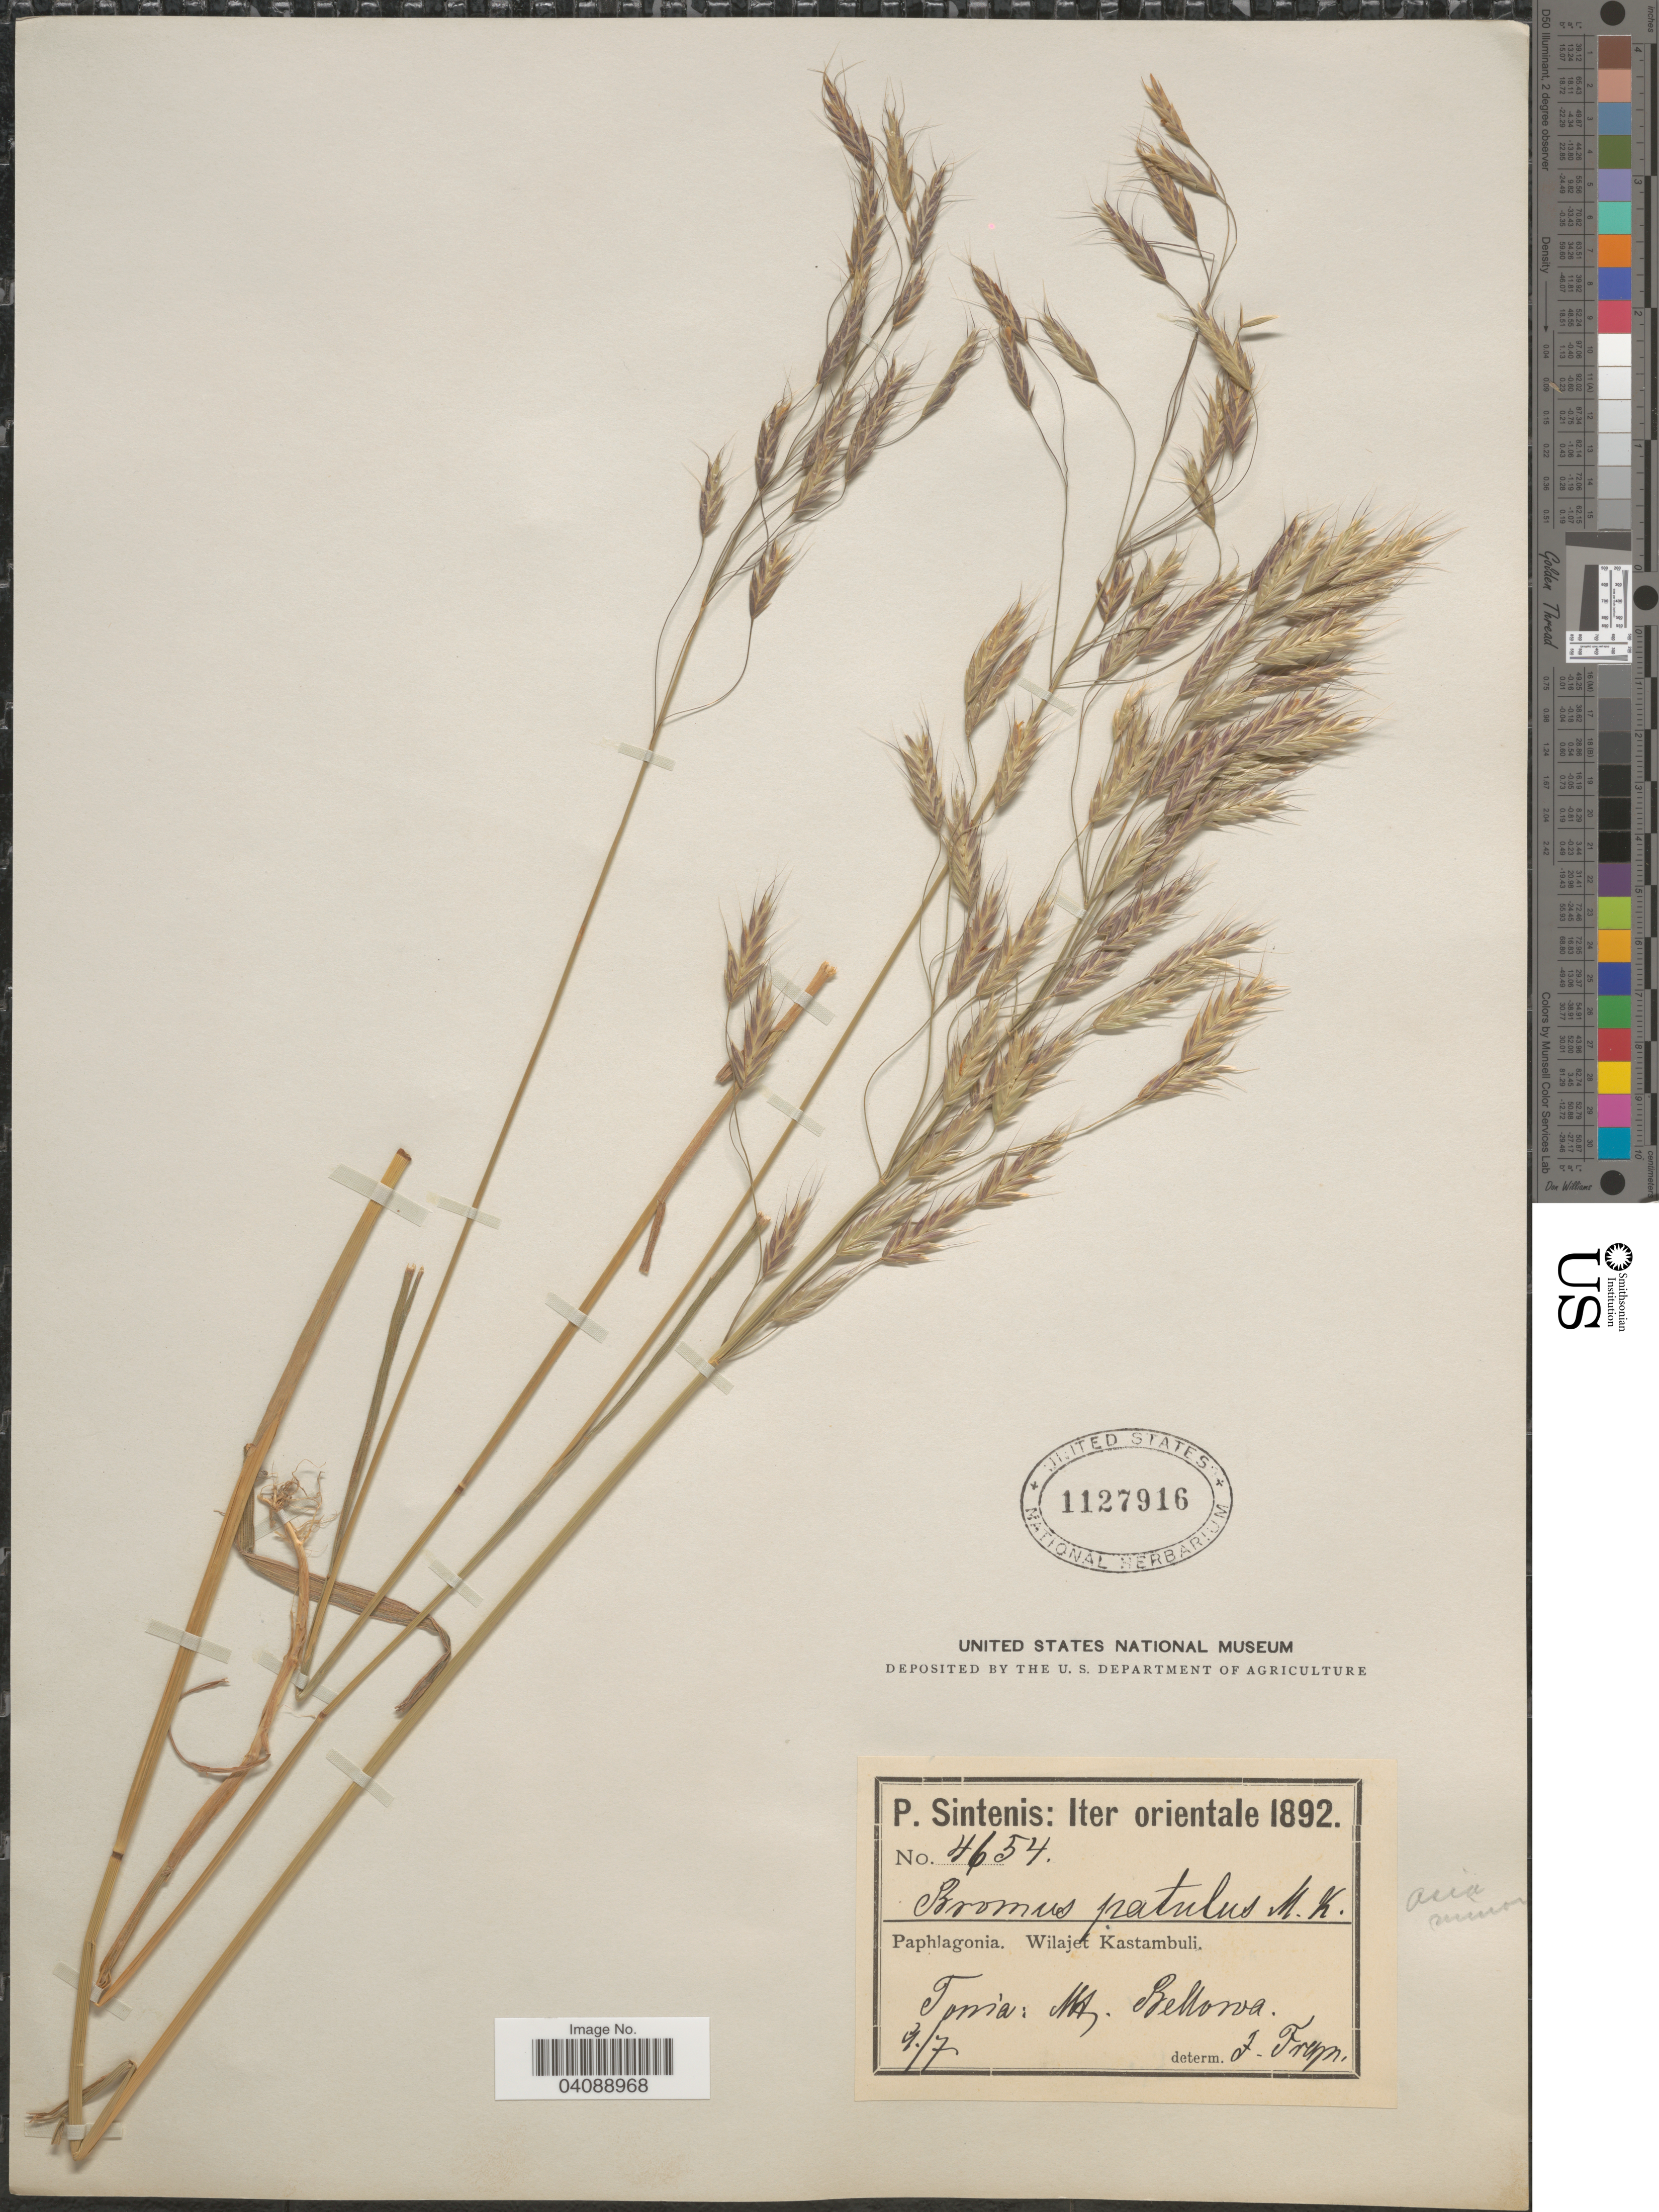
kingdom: Plantae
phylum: Tracheophyta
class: Liliopsida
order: Poales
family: Poaceae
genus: Bromus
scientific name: Bromus japonicus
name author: Houtt.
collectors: P. Sintenis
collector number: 4654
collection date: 1892-07-31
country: Turkey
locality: Iter orientale 1892. Paphlagonia. Wilajet Kastambuli. Tonia [interpreted]: Mt. Bellorva [interpreted].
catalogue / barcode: US 1127916